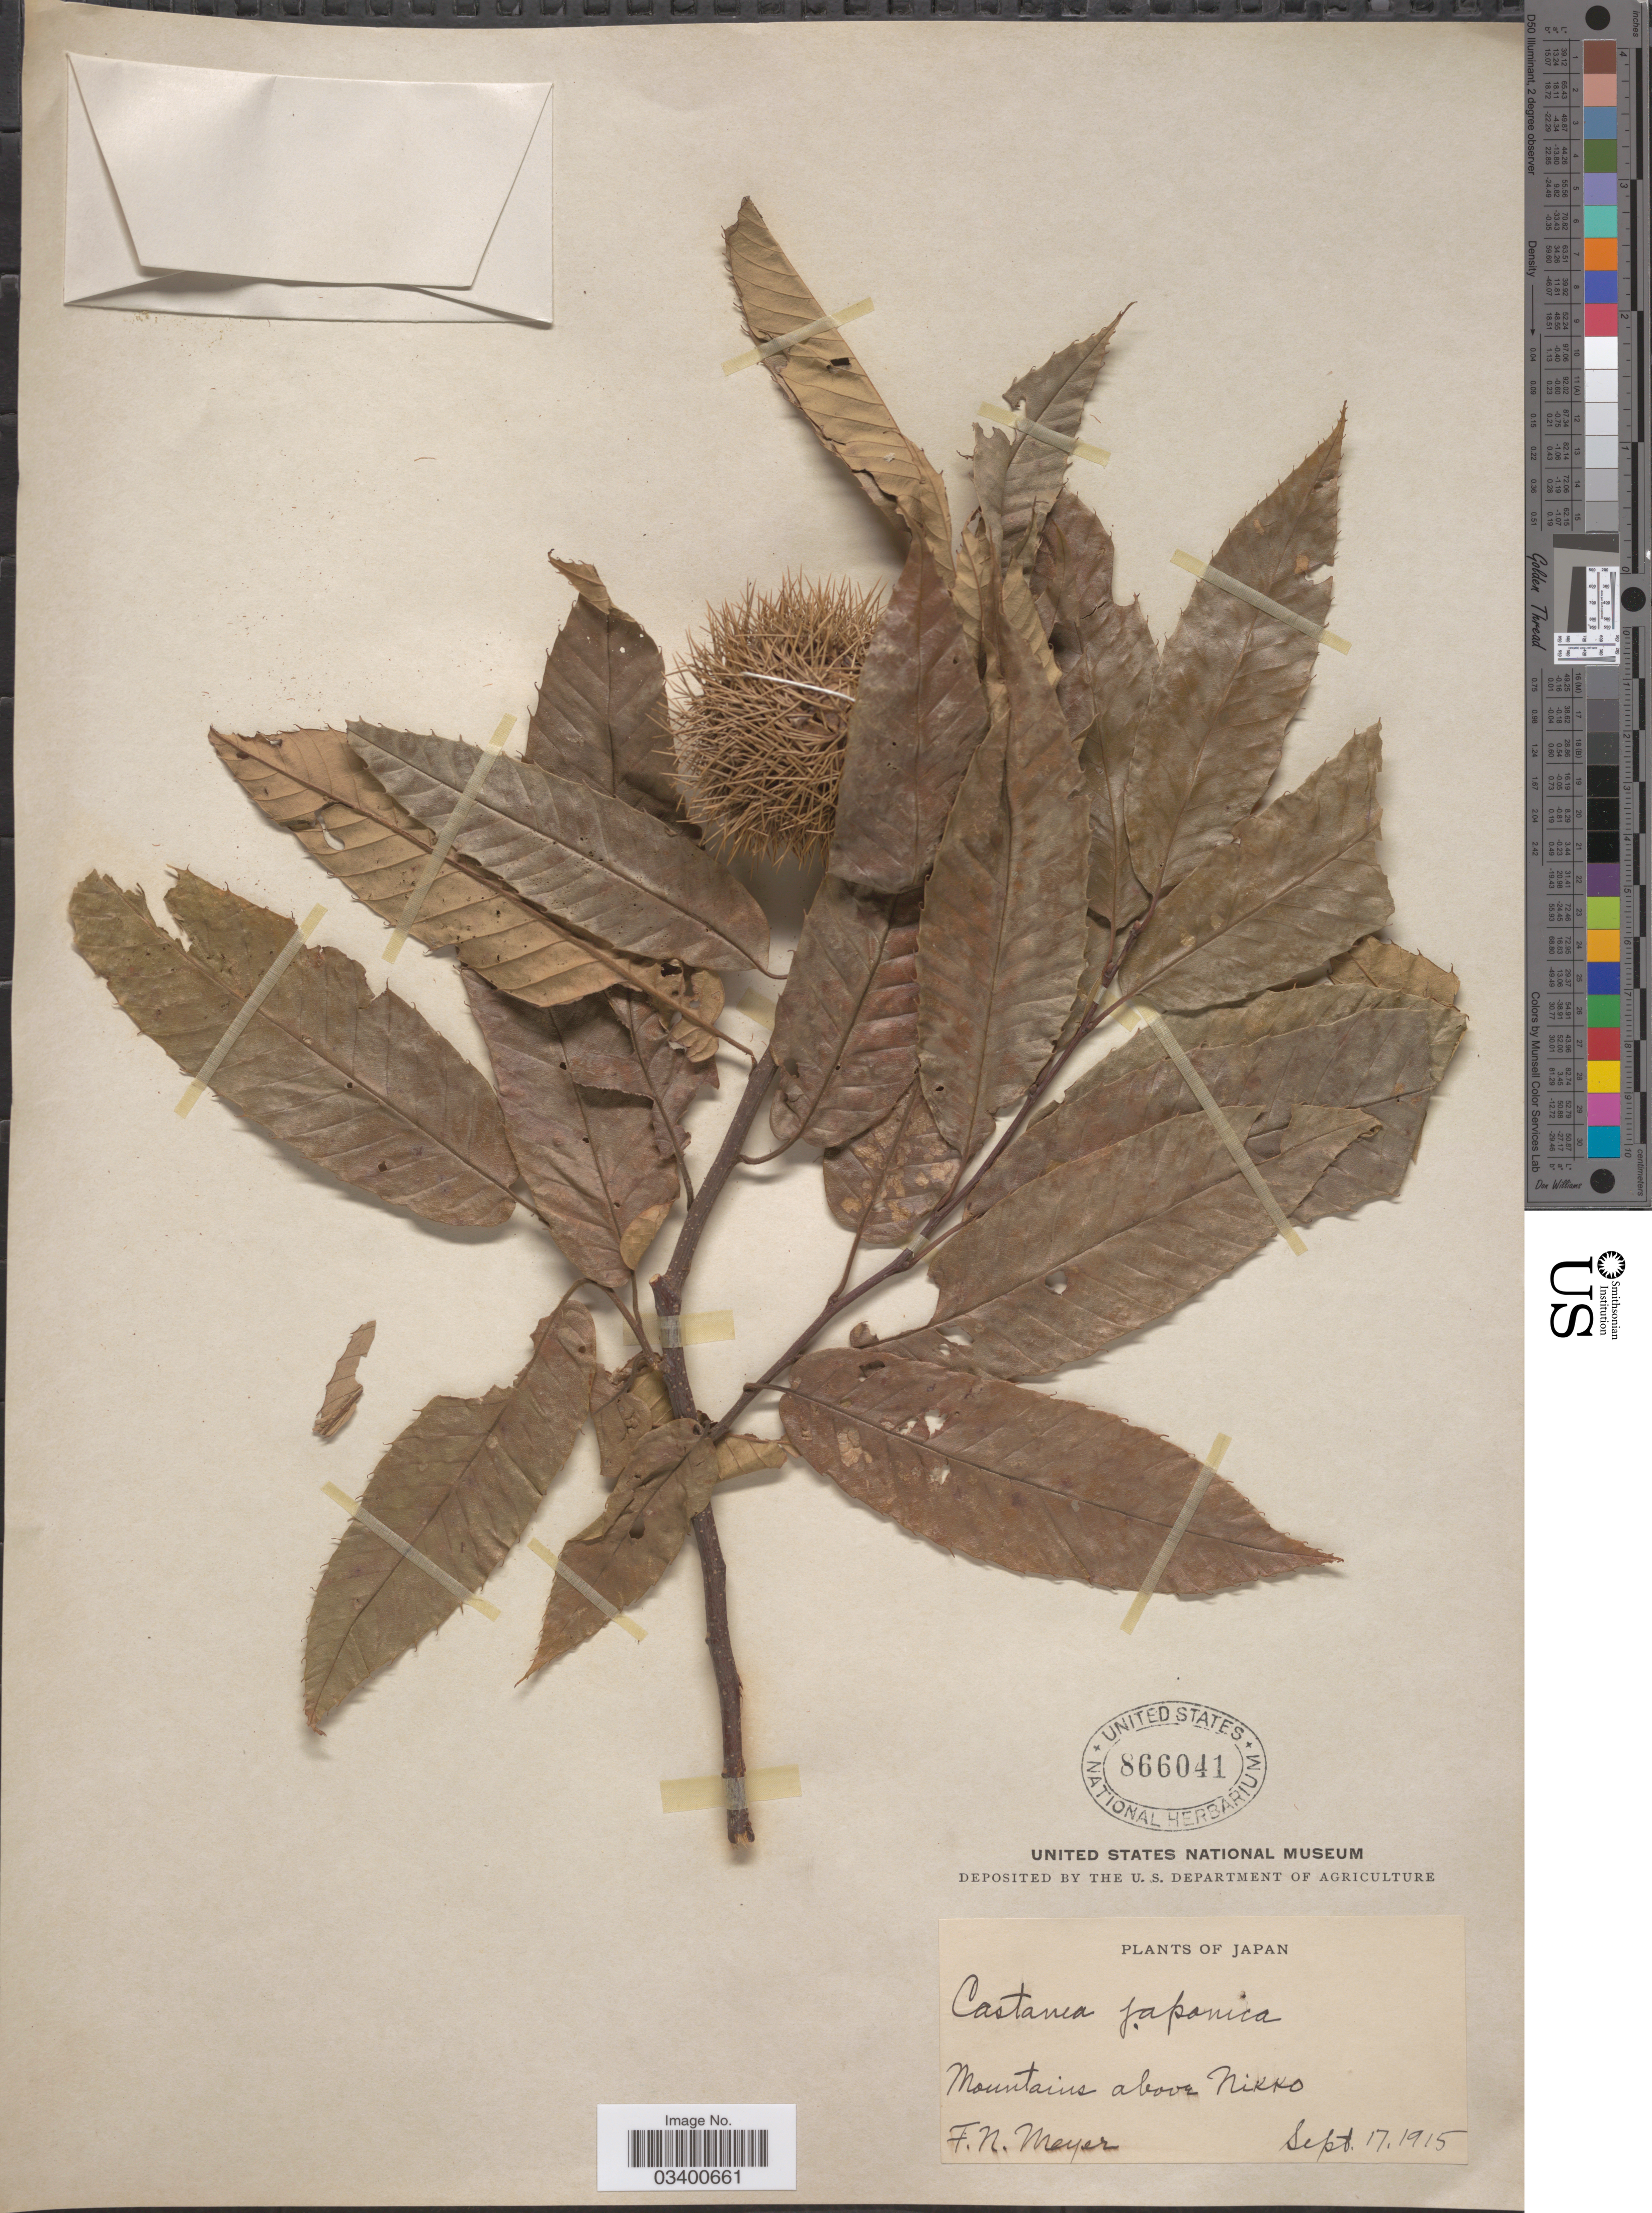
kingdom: Plantae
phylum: Tracheophyta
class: Magnoliopsida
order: Fagales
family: Fagaceae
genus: Castanea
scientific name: Castanea crenata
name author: Siebold & Zucc.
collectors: F. N. Meyer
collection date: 1915-09-17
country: Japan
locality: Mountains above Nikko.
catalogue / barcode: US 866041